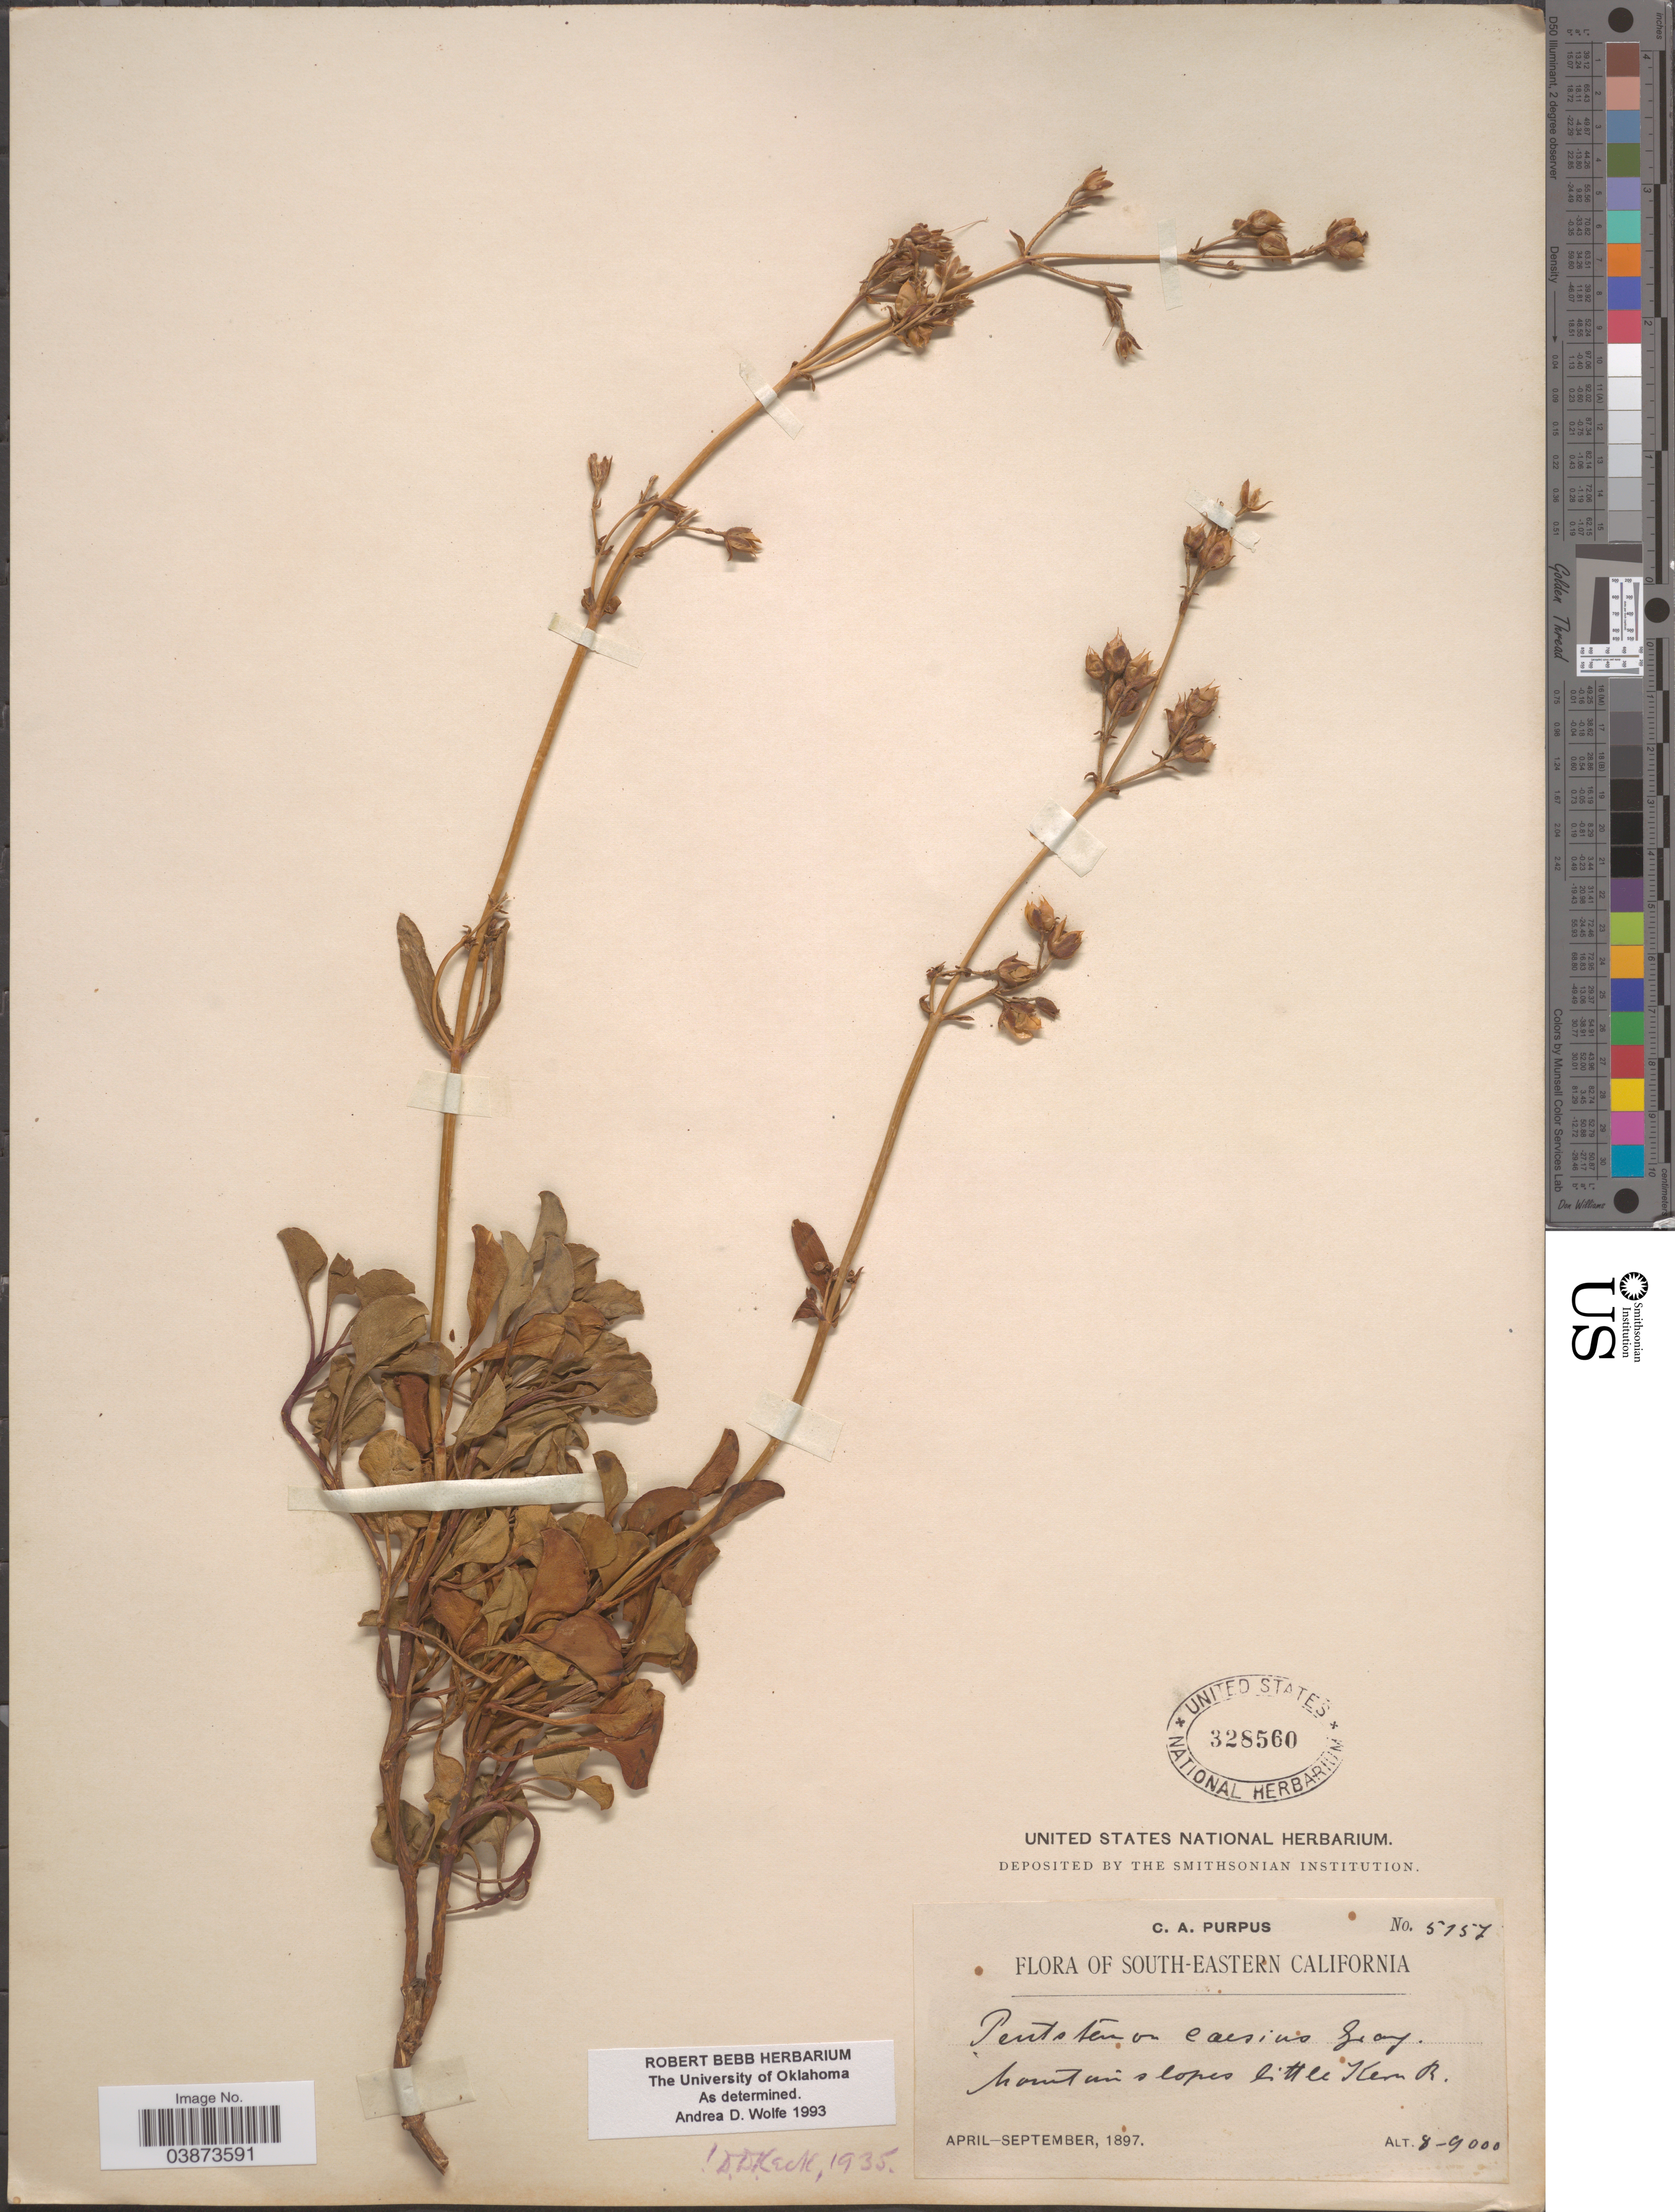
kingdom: Plantae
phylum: Tracheophyta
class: Magnoliopsida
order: Lamiales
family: Plantaginaceae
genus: Penstemon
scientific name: Penstemon caesius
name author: A. Gray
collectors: C. A. Purpus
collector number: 5157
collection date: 1897-04/1897-09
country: United States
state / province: California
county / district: Kern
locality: South-Eastern California. Mountain slopes little Kern R.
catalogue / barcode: US 328560